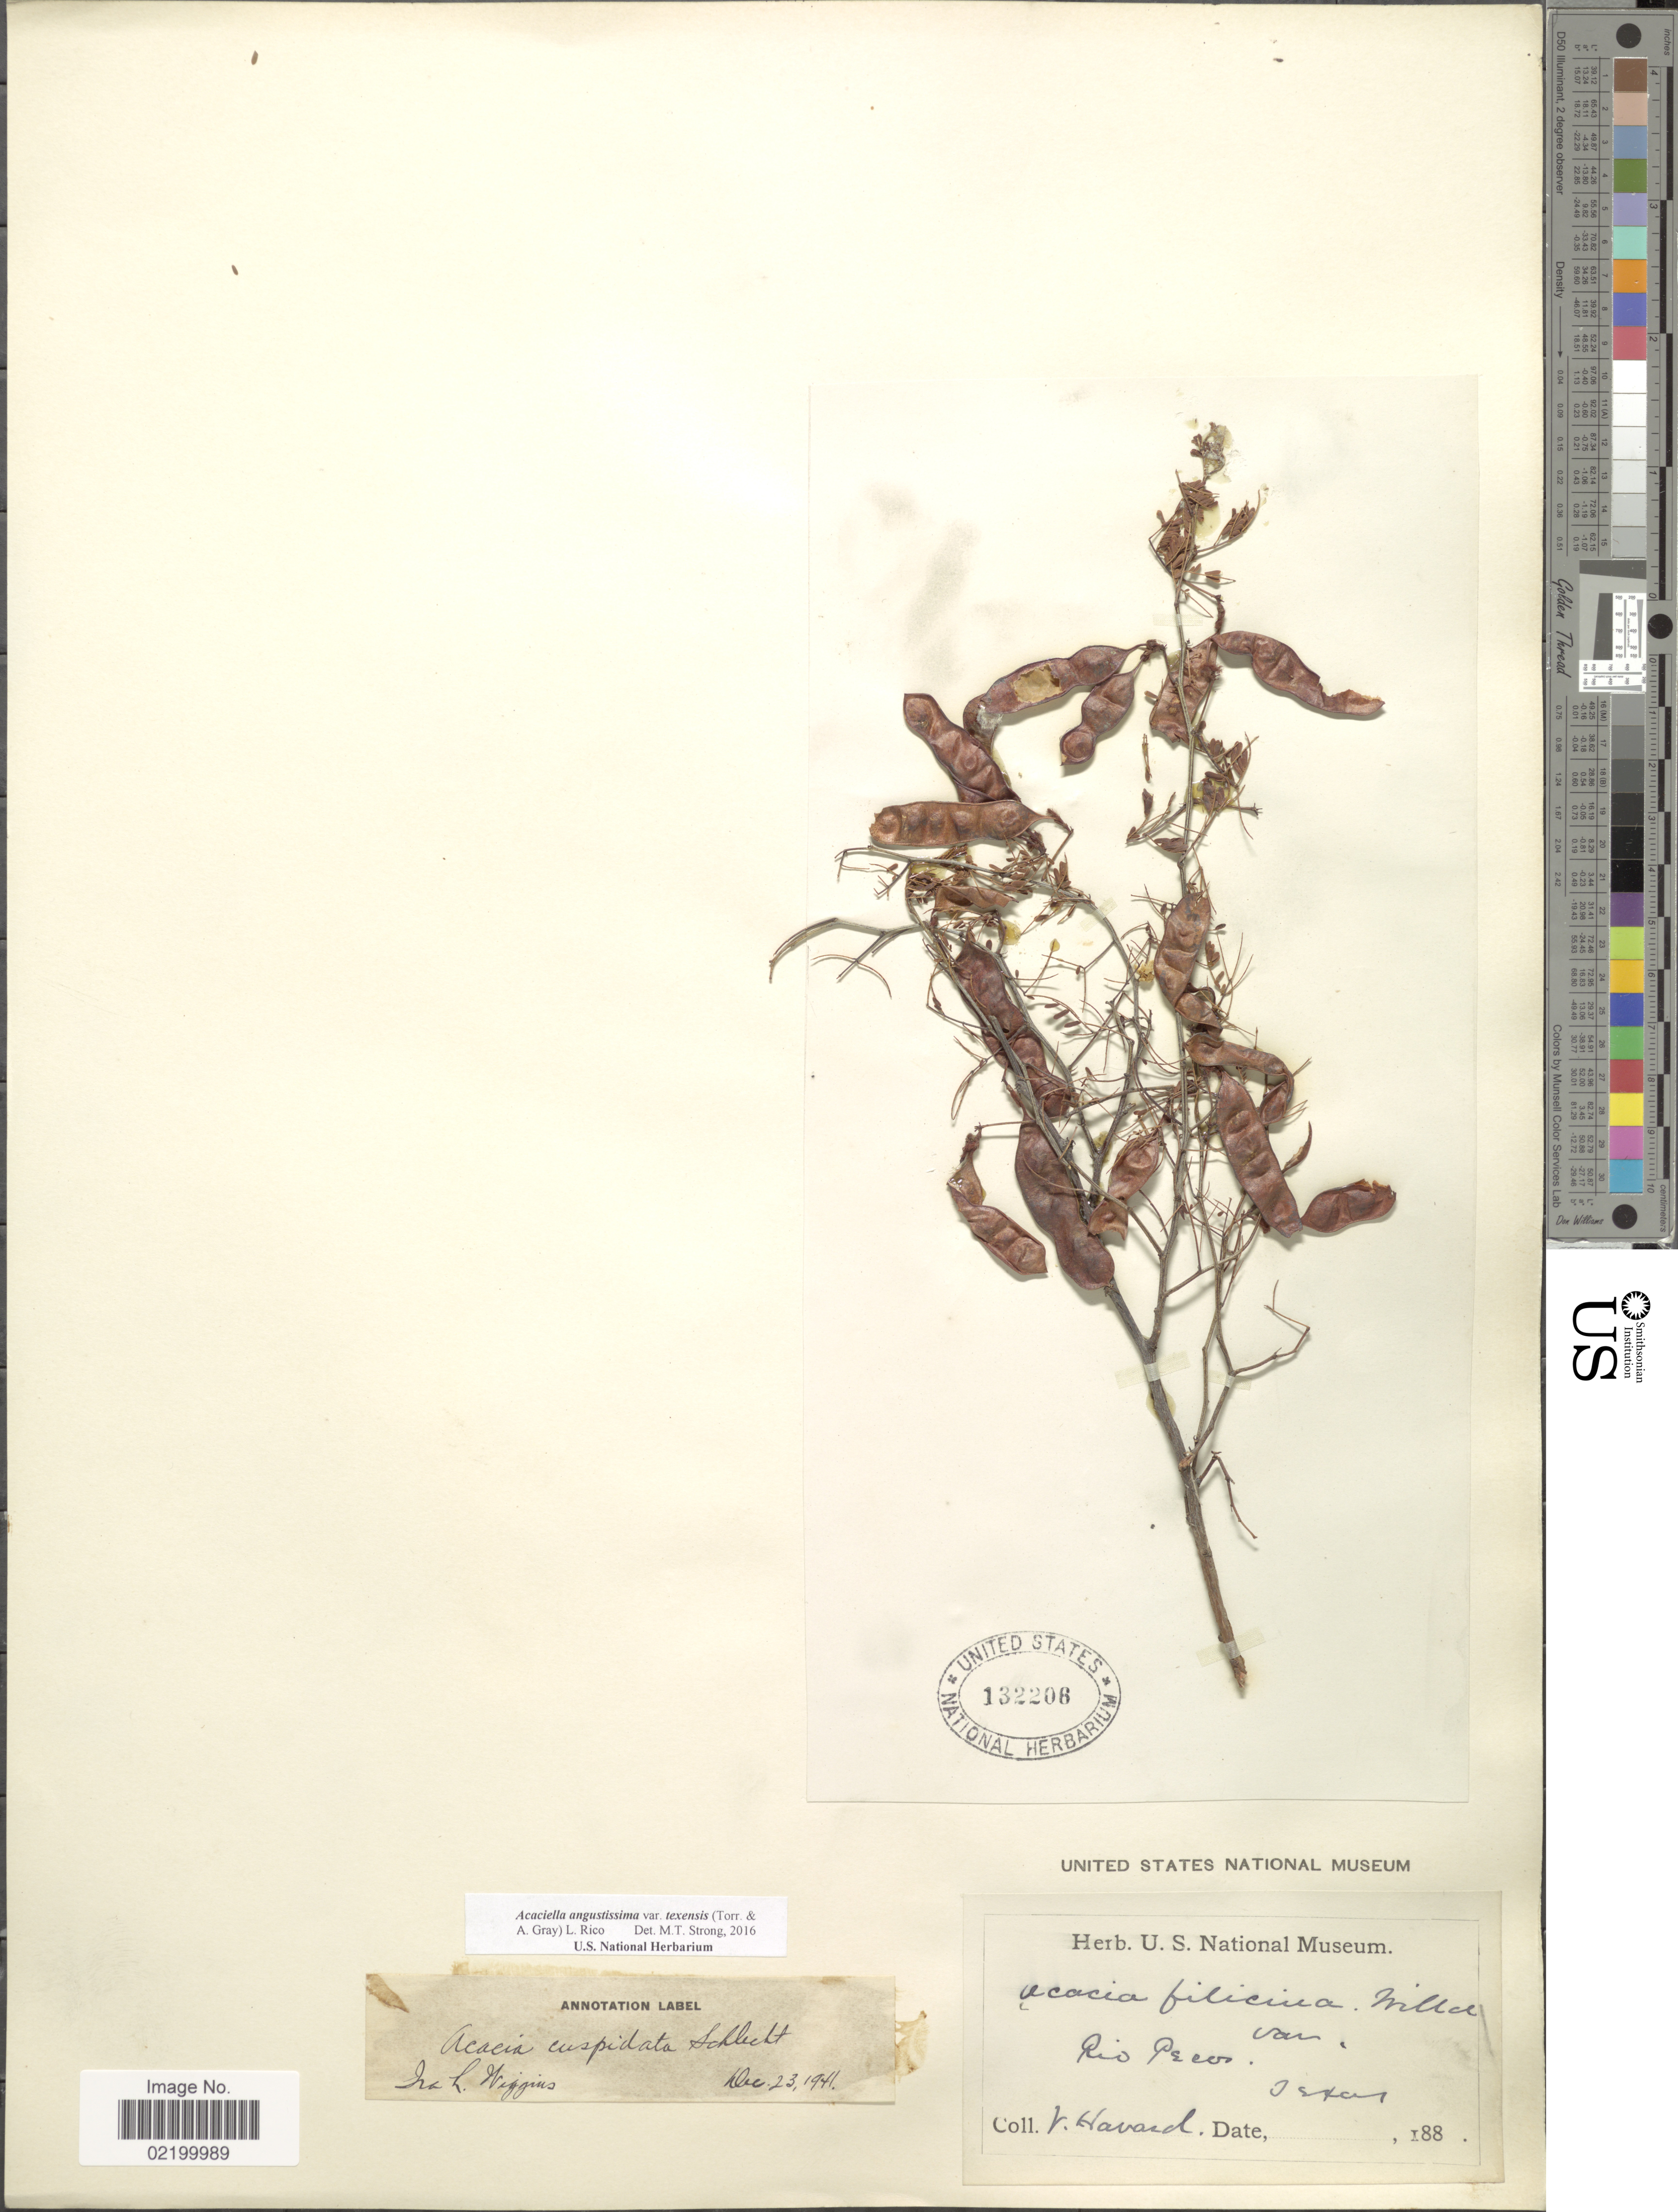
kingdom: Plantae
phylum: Tracheophyta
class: Magnoliopsida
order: Fabales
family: Fabaceae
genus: Acaciella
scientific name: Acaciella angustissima var. texensis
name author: (Nutt. ex Torr. & A. Gray) L. Rico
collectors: V. Havard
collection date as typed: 188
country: United States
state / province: Texas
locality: Rio Pecos.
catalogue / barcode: US 132206